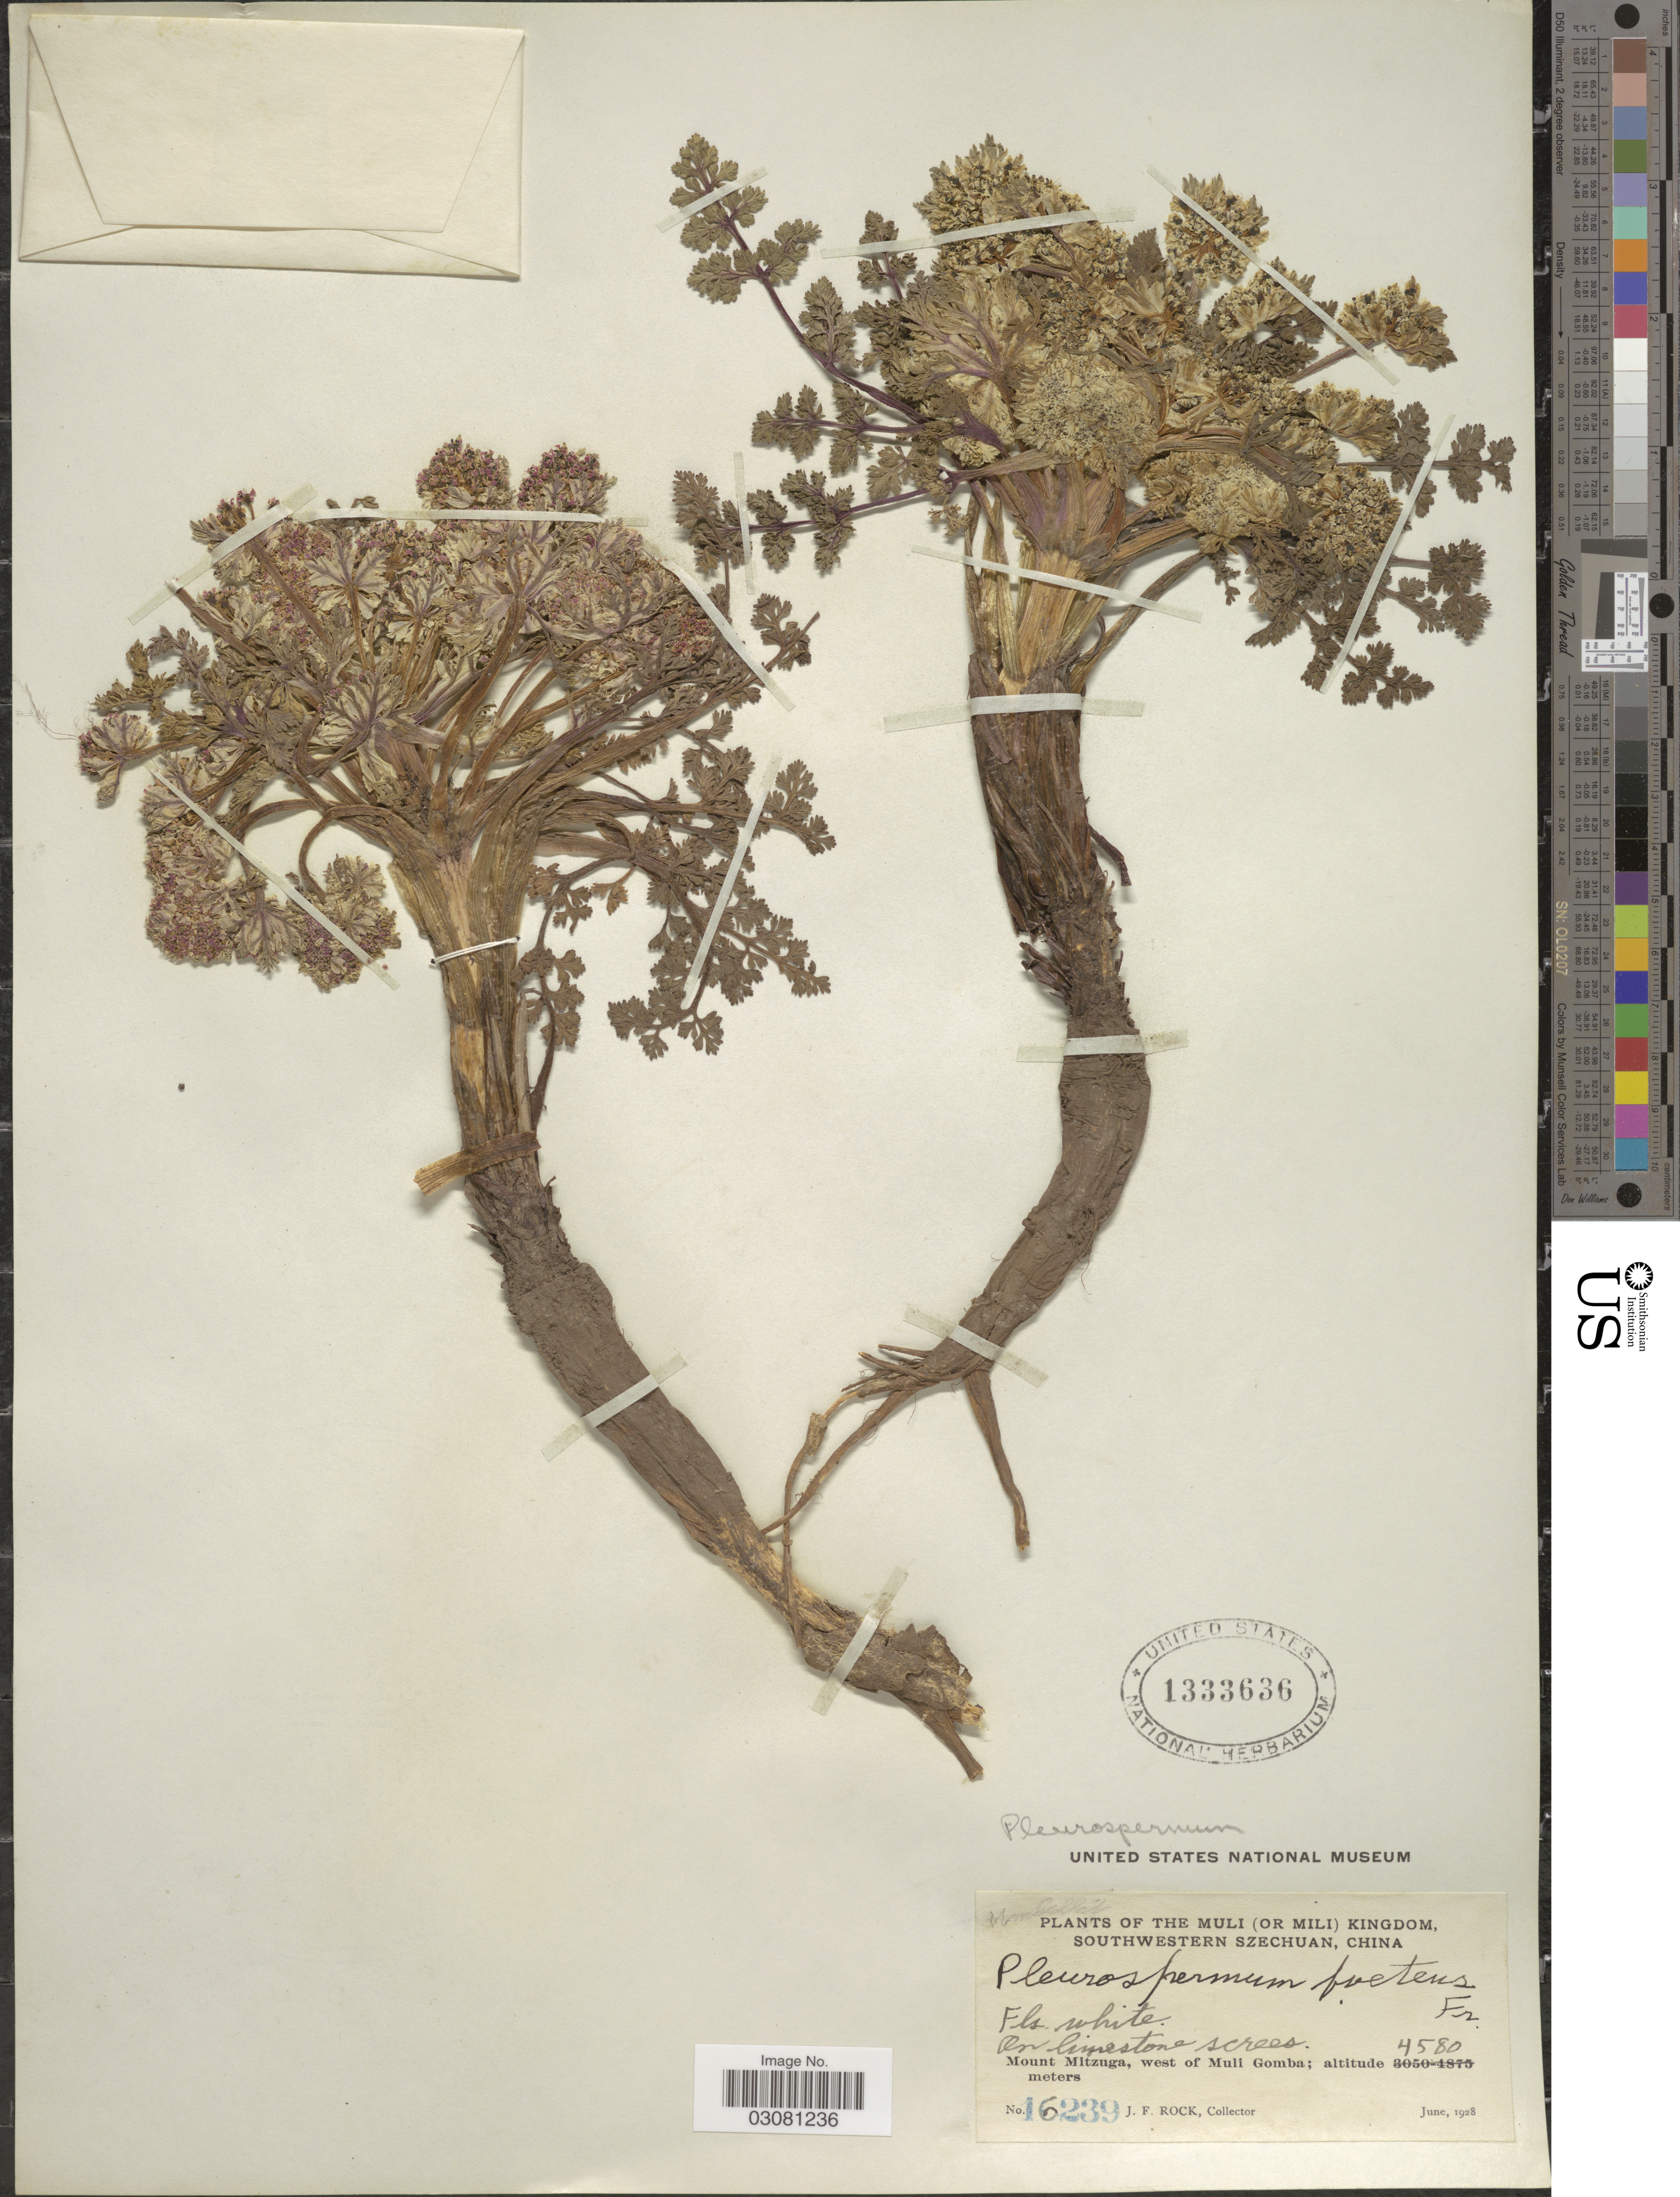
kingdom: Plantae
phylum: Tracheophyta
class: Magnoliopsida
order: Apiales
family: Apiaceae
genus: Pleurospermum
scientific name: Pleurospermum foetens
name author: Franch.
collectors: J. Rock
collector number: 16239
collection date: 1928-06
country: China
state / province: Sichuan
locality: Muli (or Mili) Kingdom, Southwestern Szechuan. Mount Mitzuga, west of Muli Gomba.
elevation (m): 4580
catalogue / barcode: US 1333636